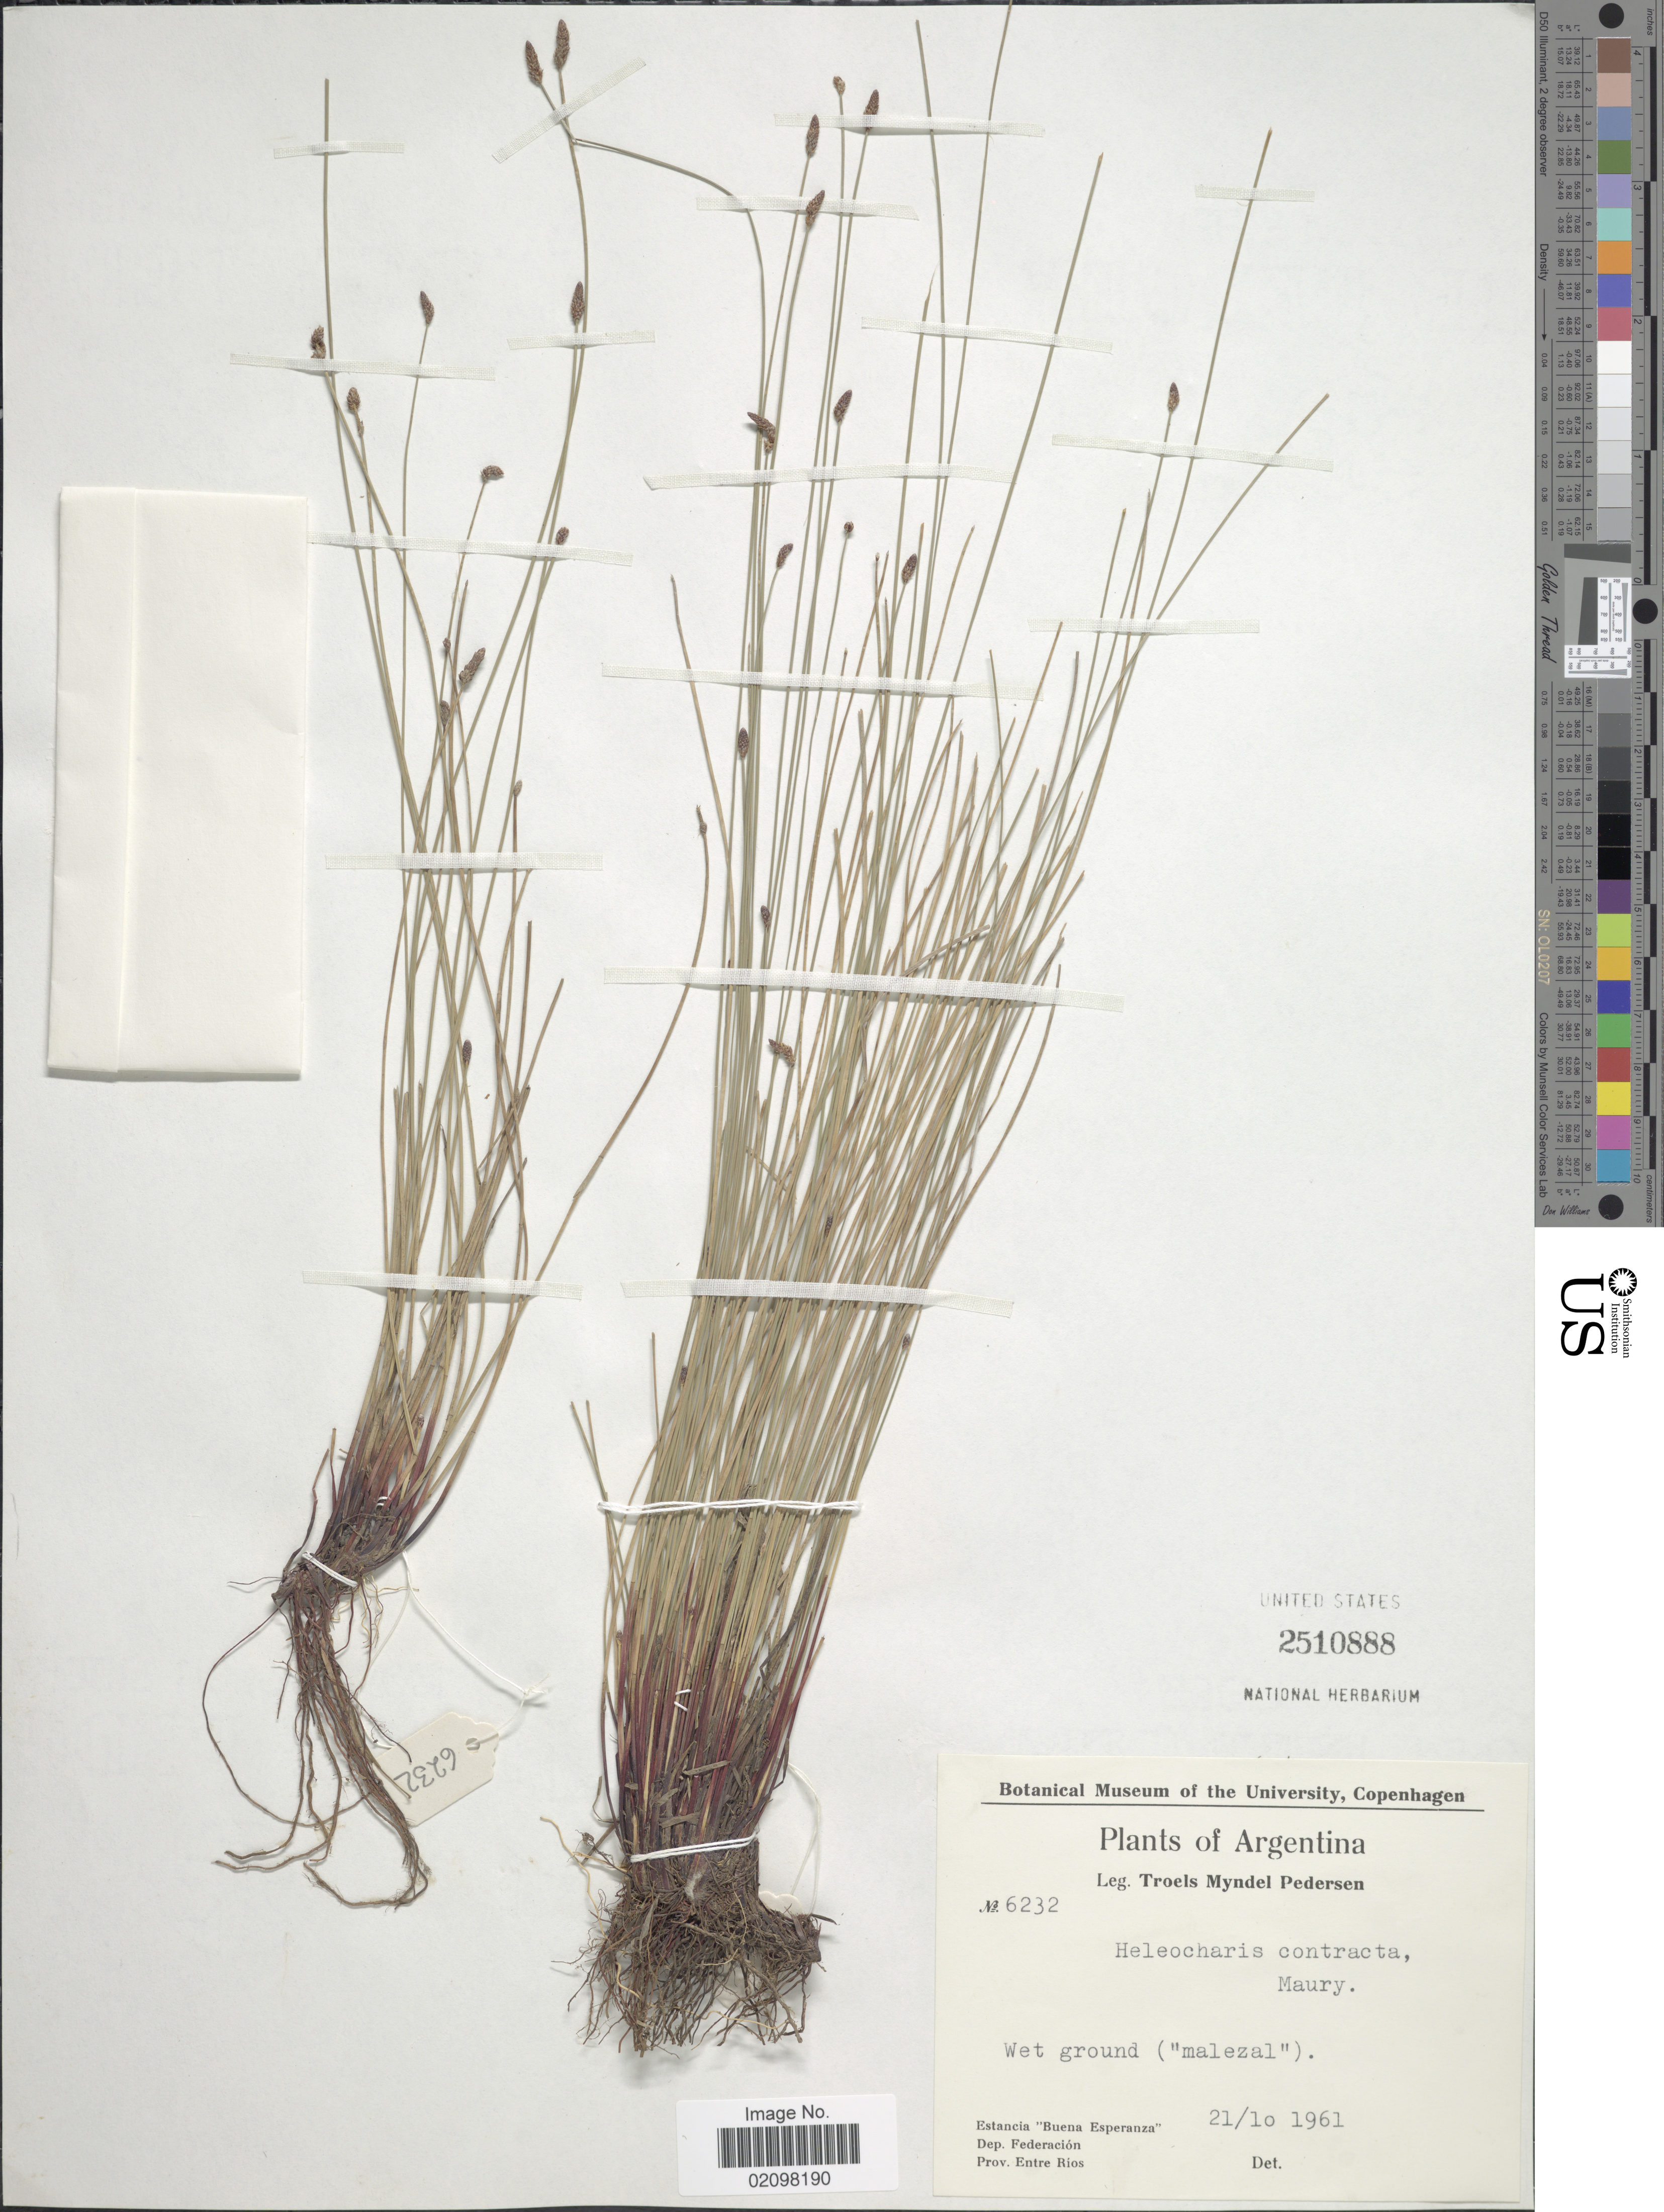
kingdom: Plantae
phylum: Tracheophyta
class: Liliopsida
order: Poales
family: Cyperaceae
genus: Eleocharis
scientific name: Eleocharis contracta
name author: Maury ex Micheli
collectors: T. Pederson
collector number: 6232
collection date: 1961-10-21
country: Argentina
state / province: Entre Rios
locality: Estancia "Buena Esperanza" Dep. Federación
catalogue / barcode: US 2510888